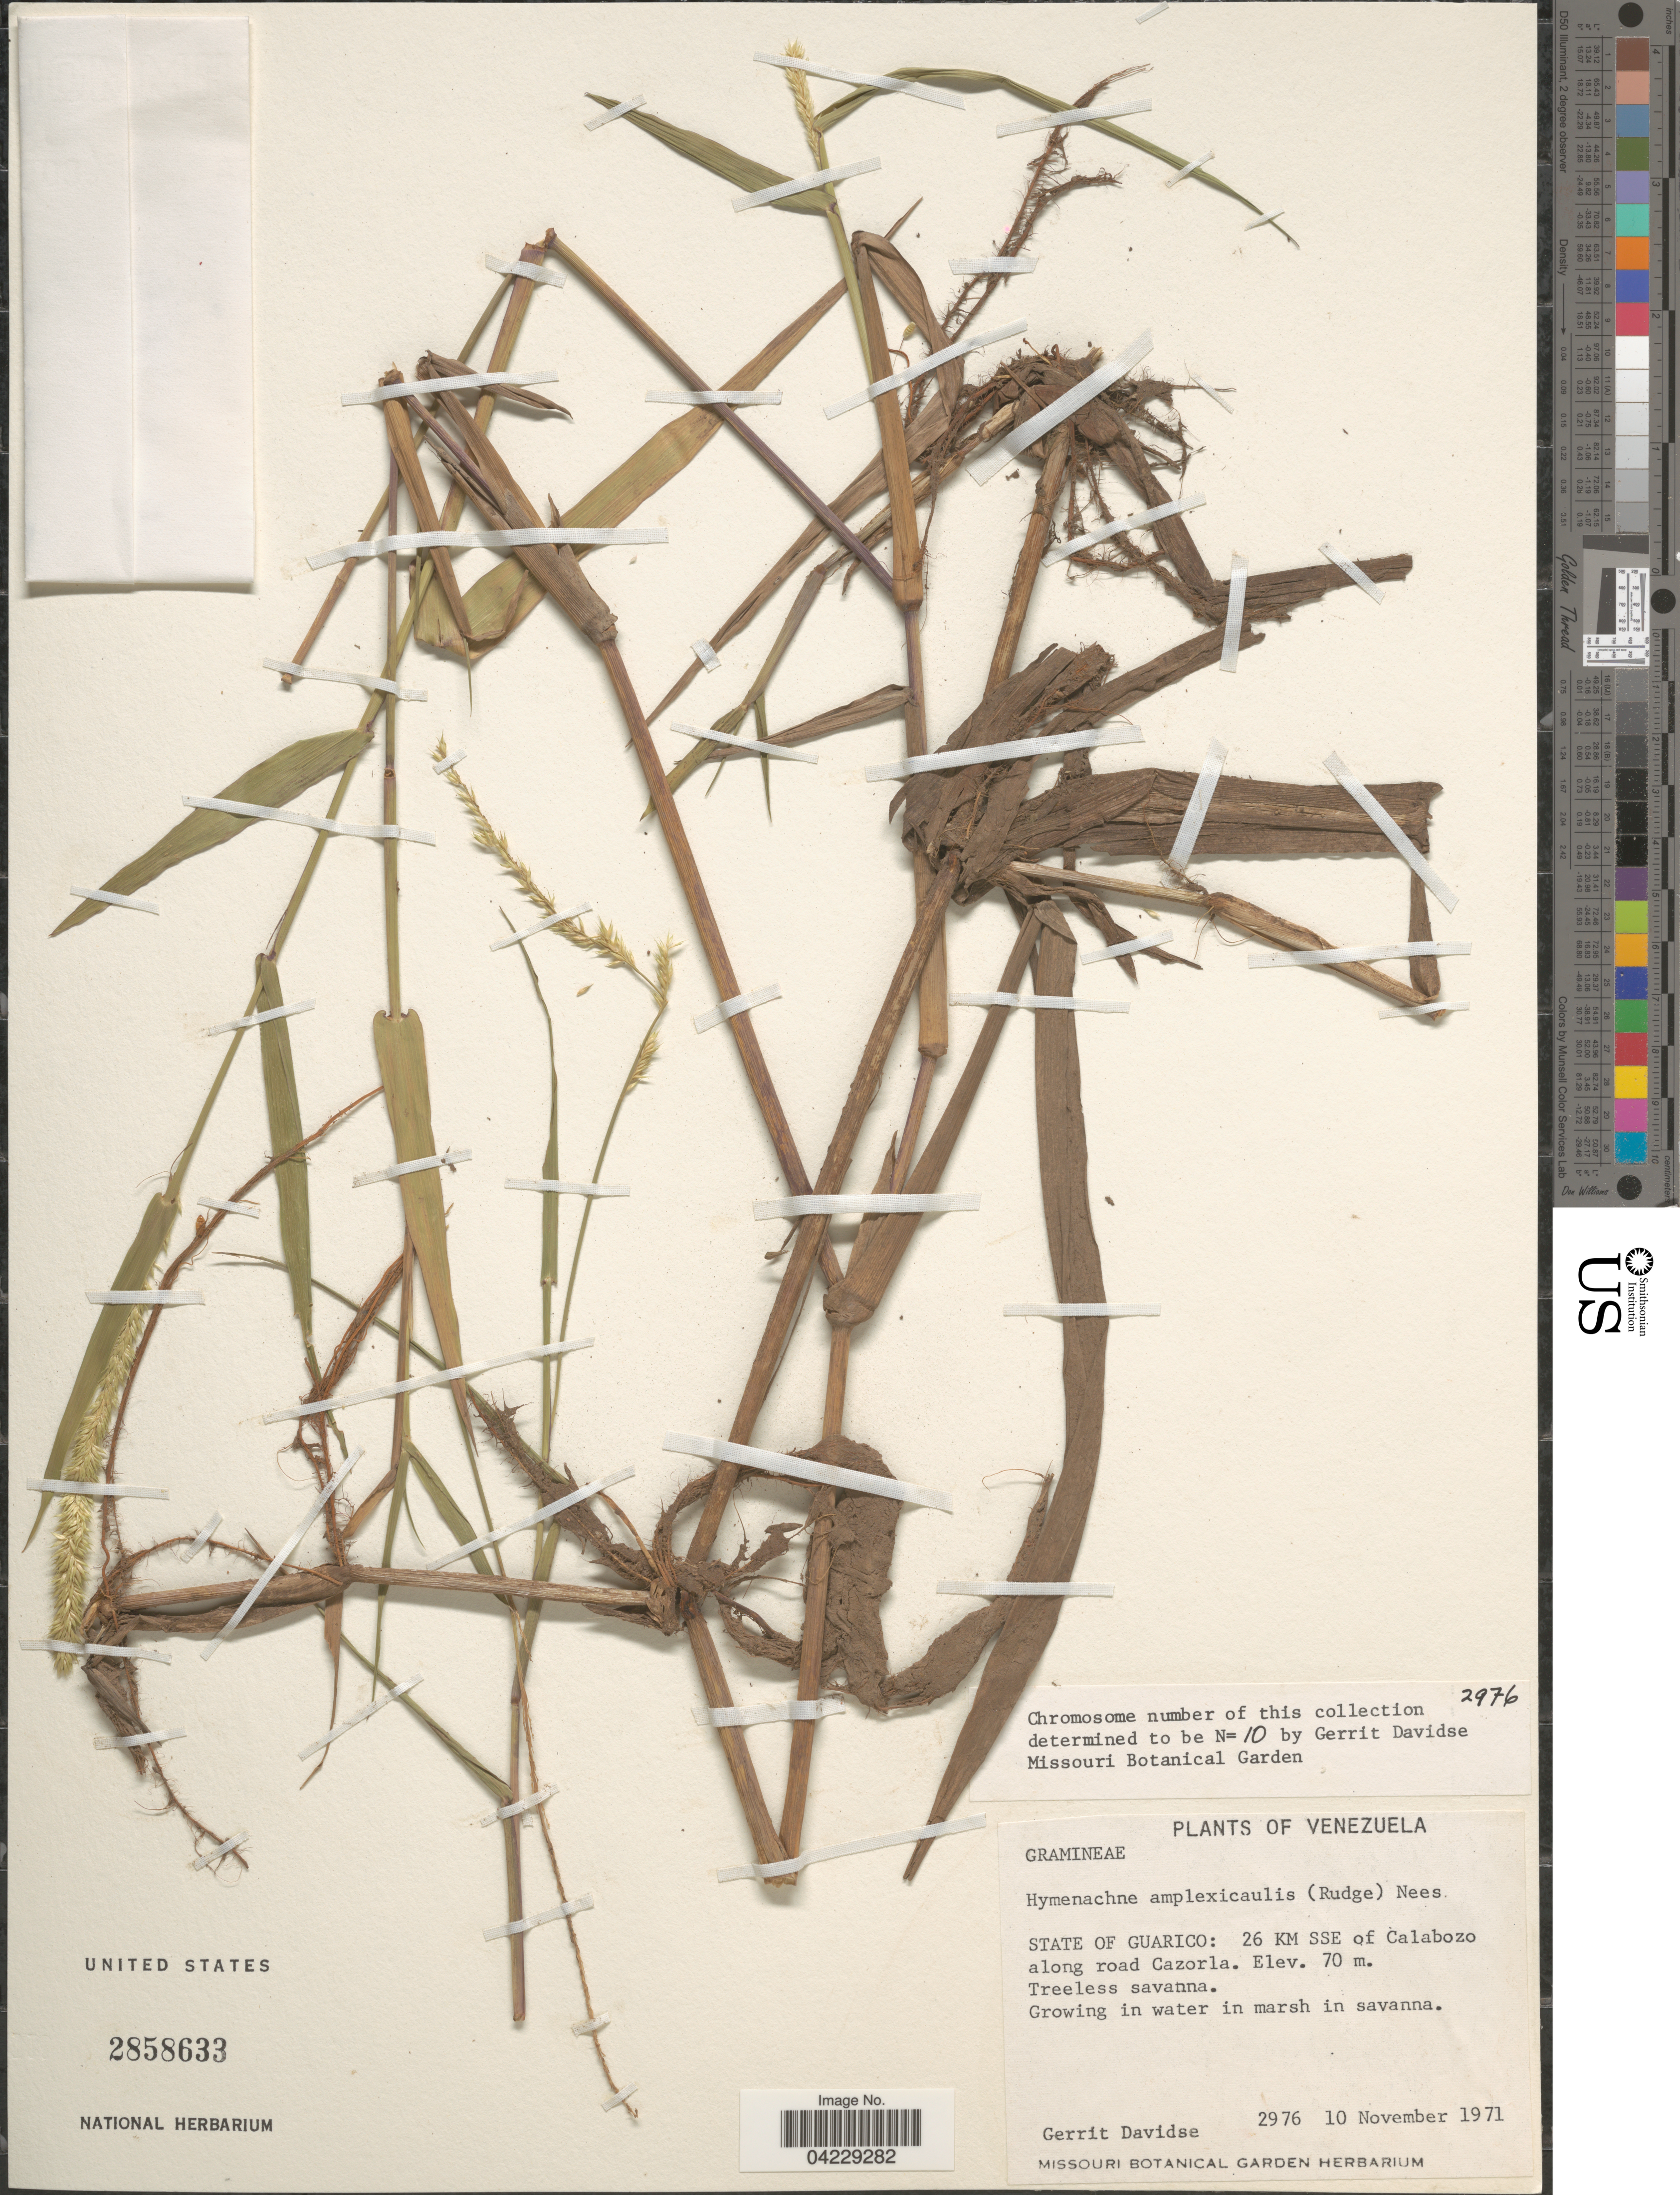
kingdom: Plantae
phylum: Tracheophyta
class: Liliopsida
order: Poales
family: Poaceae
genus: Hymenachne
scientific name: Hymenachne amplexicaulis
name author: (Rudge) Nees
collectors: G. Davidse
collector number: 2976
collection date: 1971-11-10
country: Venezuela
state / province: Guarico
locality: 26 Km SSE of Calabozo along road Cazorla.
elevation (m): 70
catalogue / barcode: US 2858633